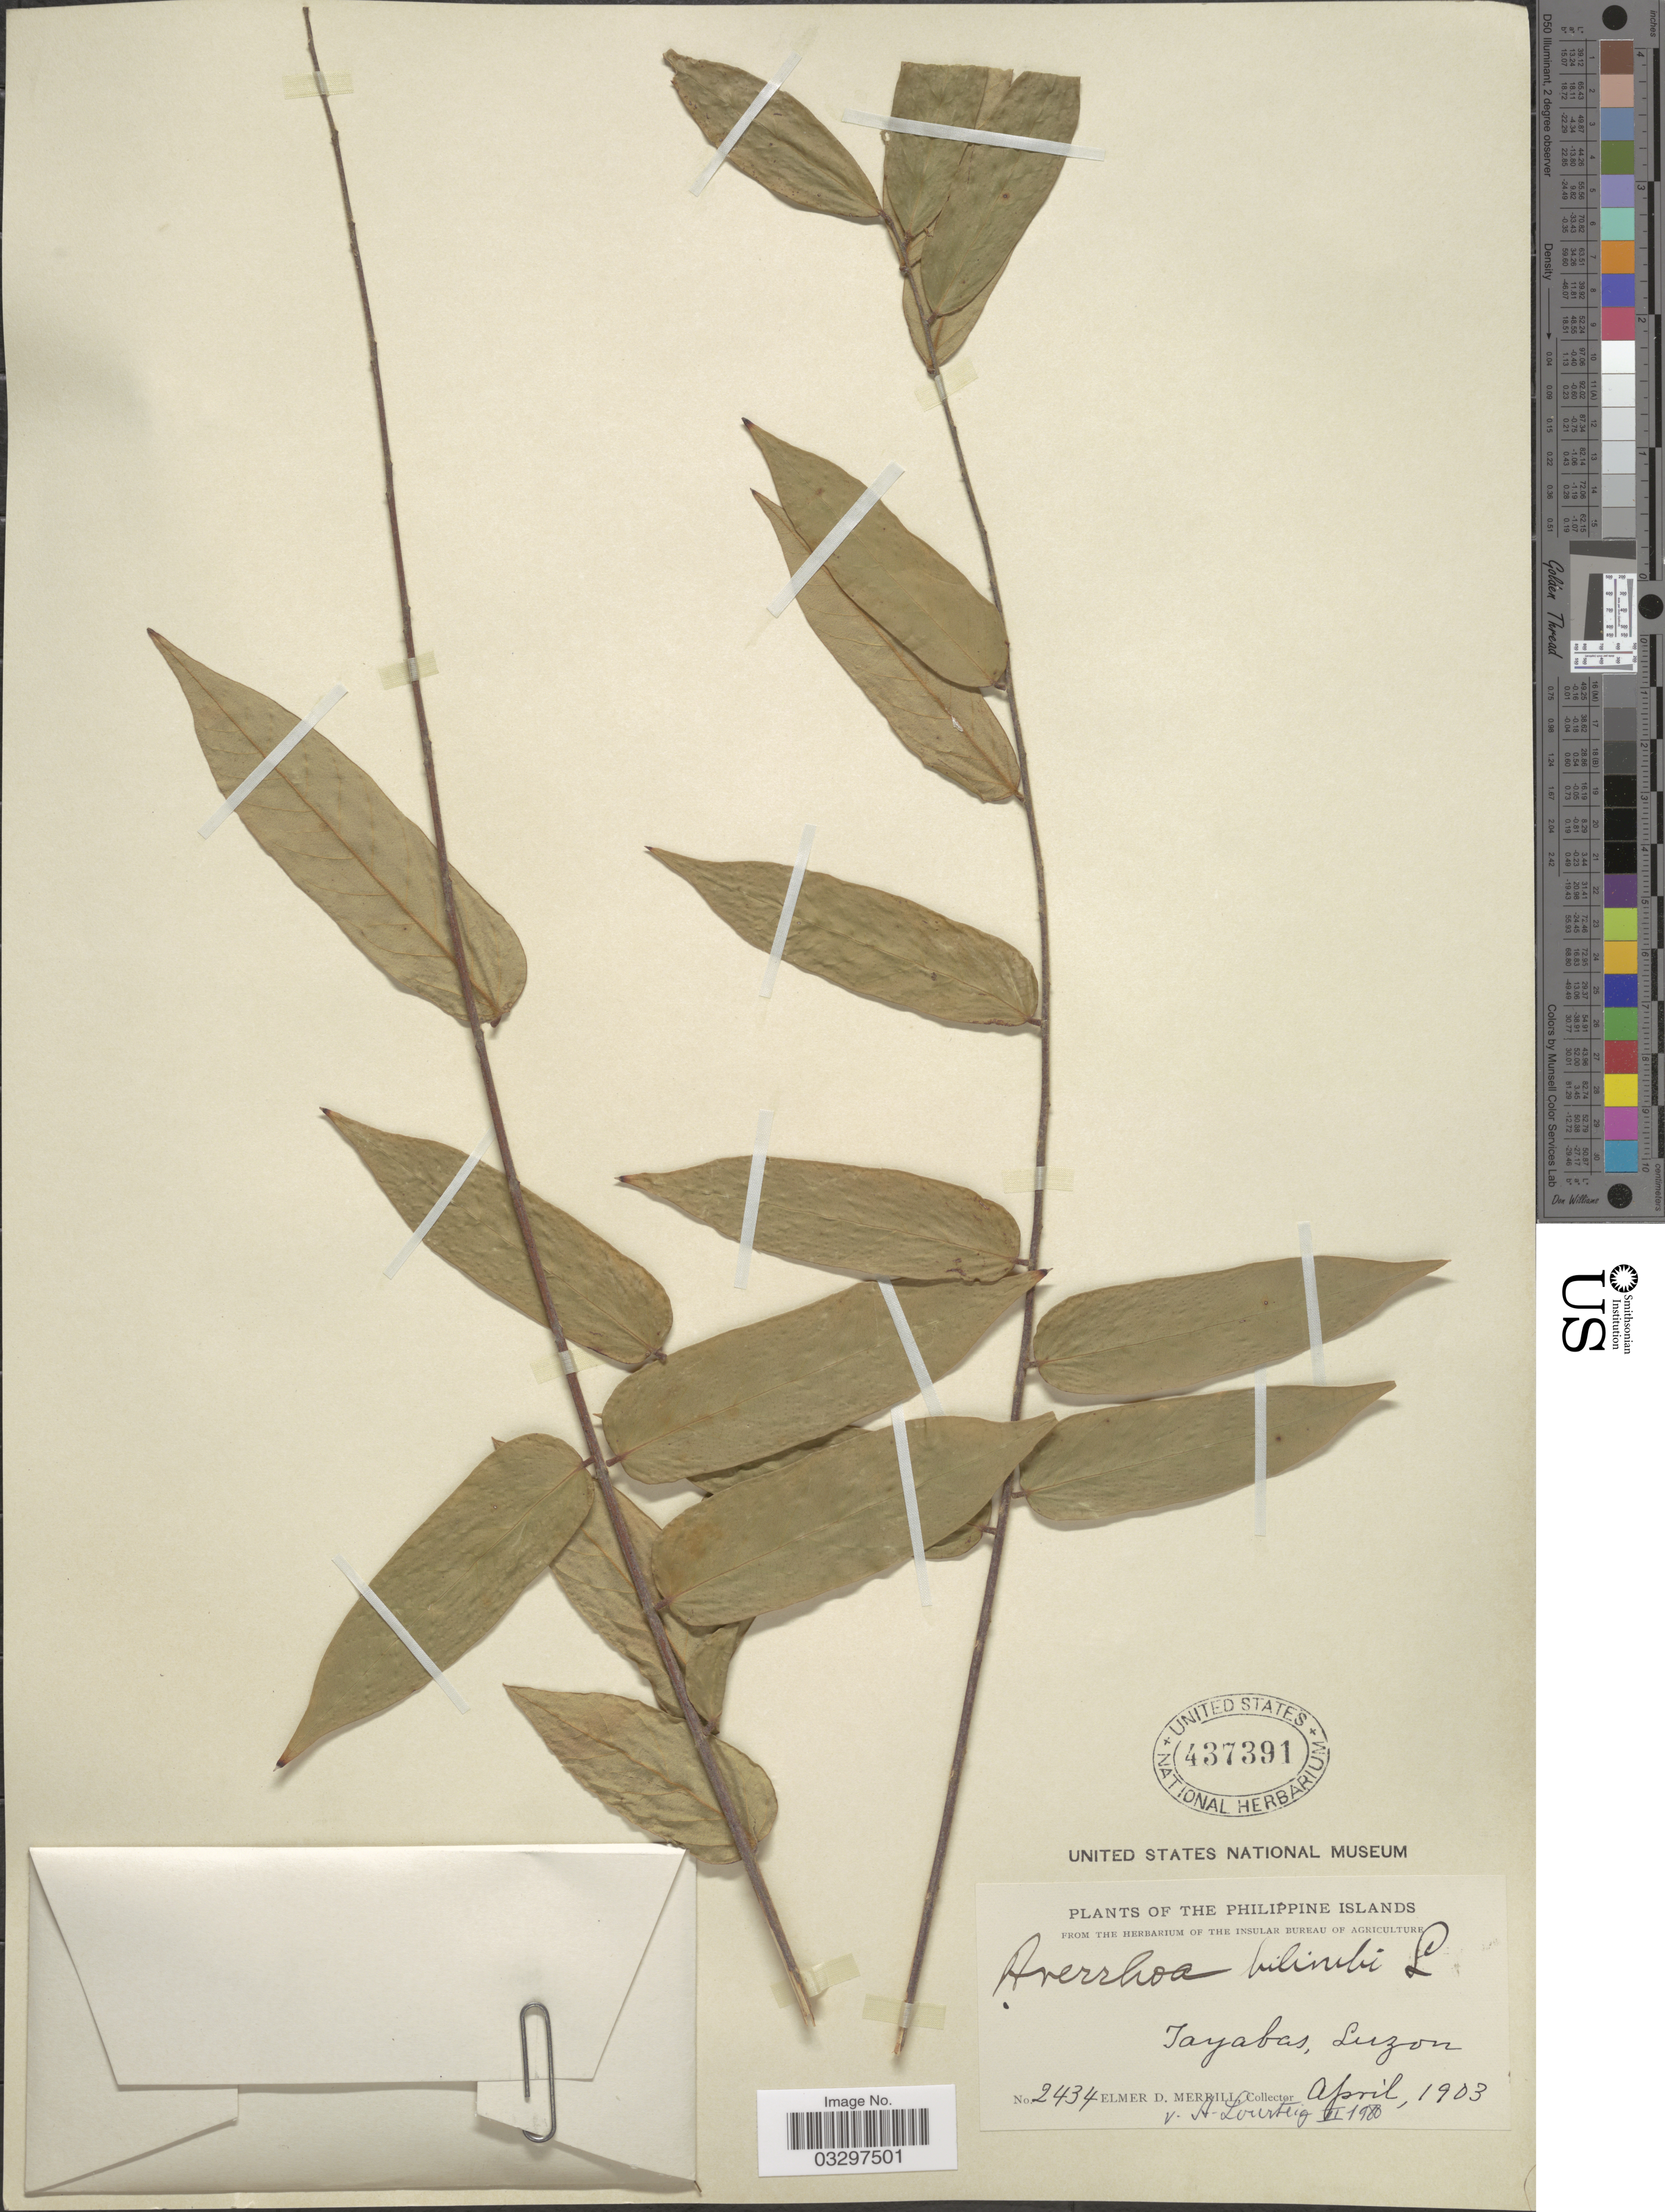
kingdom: Plantae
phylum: Tracheophyta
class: Magnoliopsida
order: Oxalidales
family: Oxalidaceae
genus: Averrhoa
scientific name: Averrhoa bilimbi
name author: L.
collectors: E. D. Merrill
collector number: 2434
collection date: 1903-04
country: Philippines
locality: Tayabas, Luzon.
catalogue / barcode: US 437391